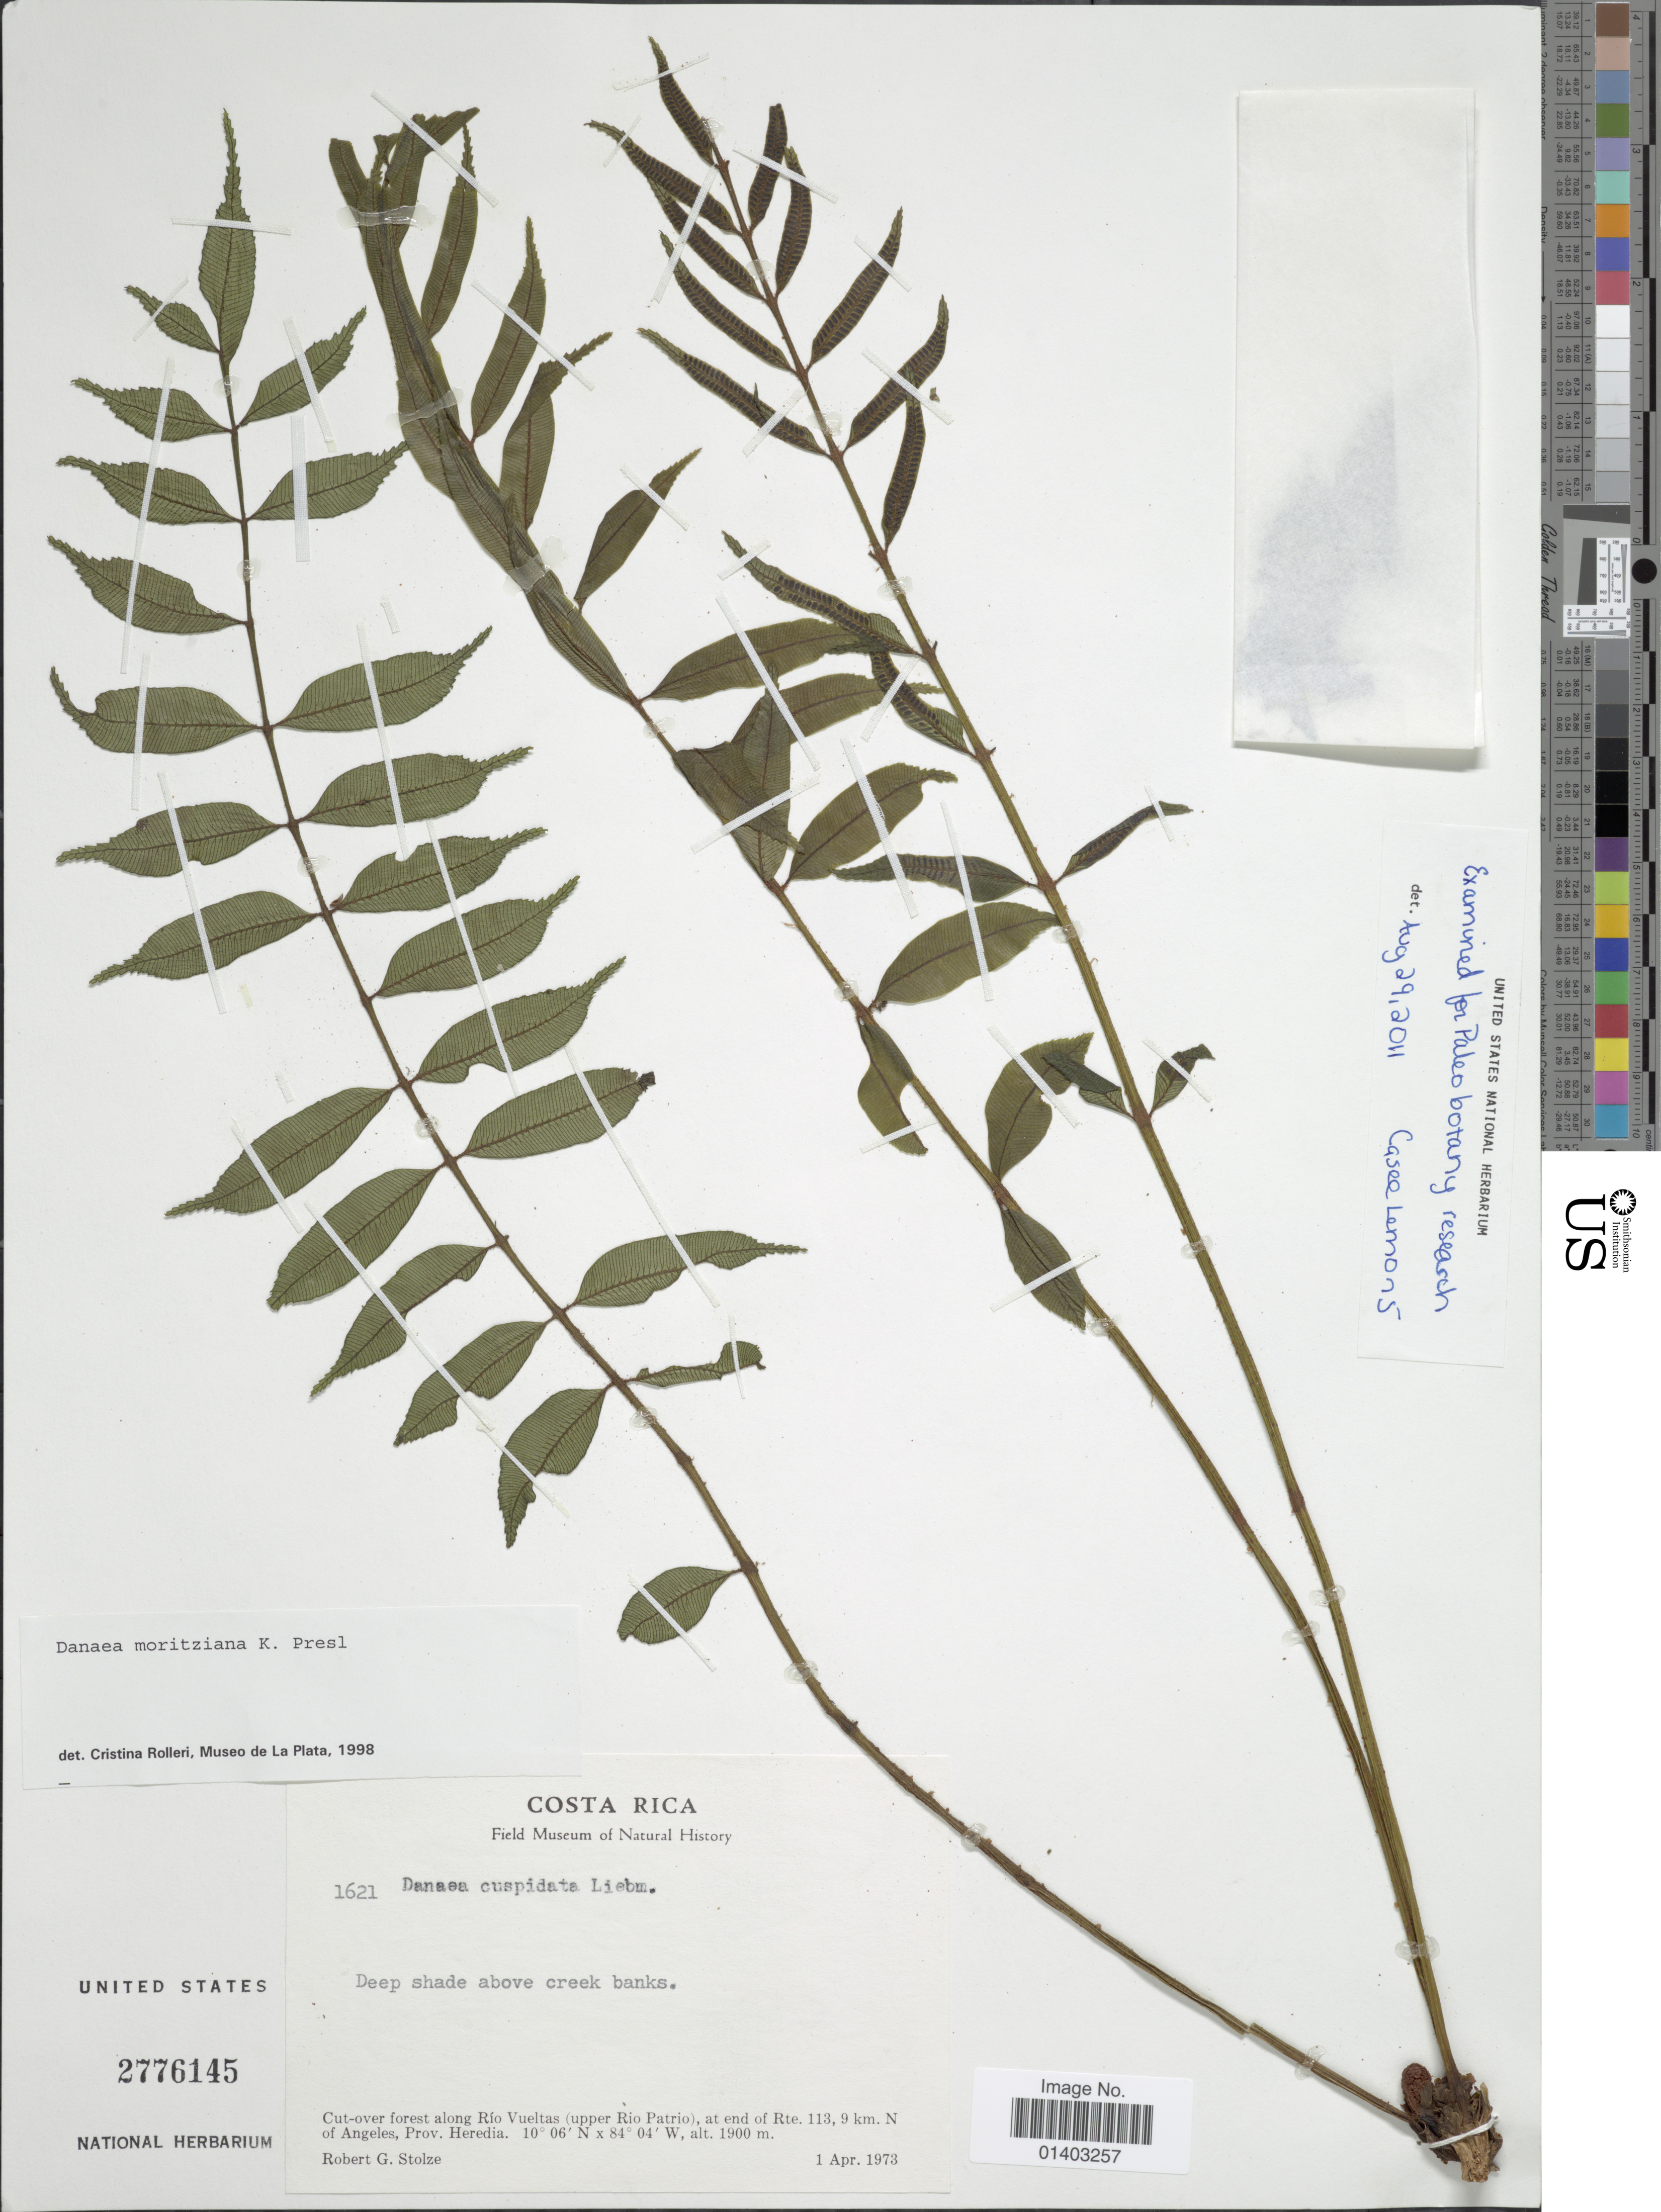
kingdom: Plantae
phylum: Tracheophyta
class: Polypodiopsida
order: Marattiales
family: Marattiaceae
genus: Danaea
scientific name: Danaea moritziana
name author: C. Presl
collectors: R. G. Stolze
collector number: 1621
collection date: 1973-04-01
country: Costa Rica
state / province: Heredia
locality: Cut-over forest along Río Vueltas (upper Rio Patrio), at end of Rte, 113,9 km N of Angeles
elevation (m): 1900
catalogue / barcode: US 2776145